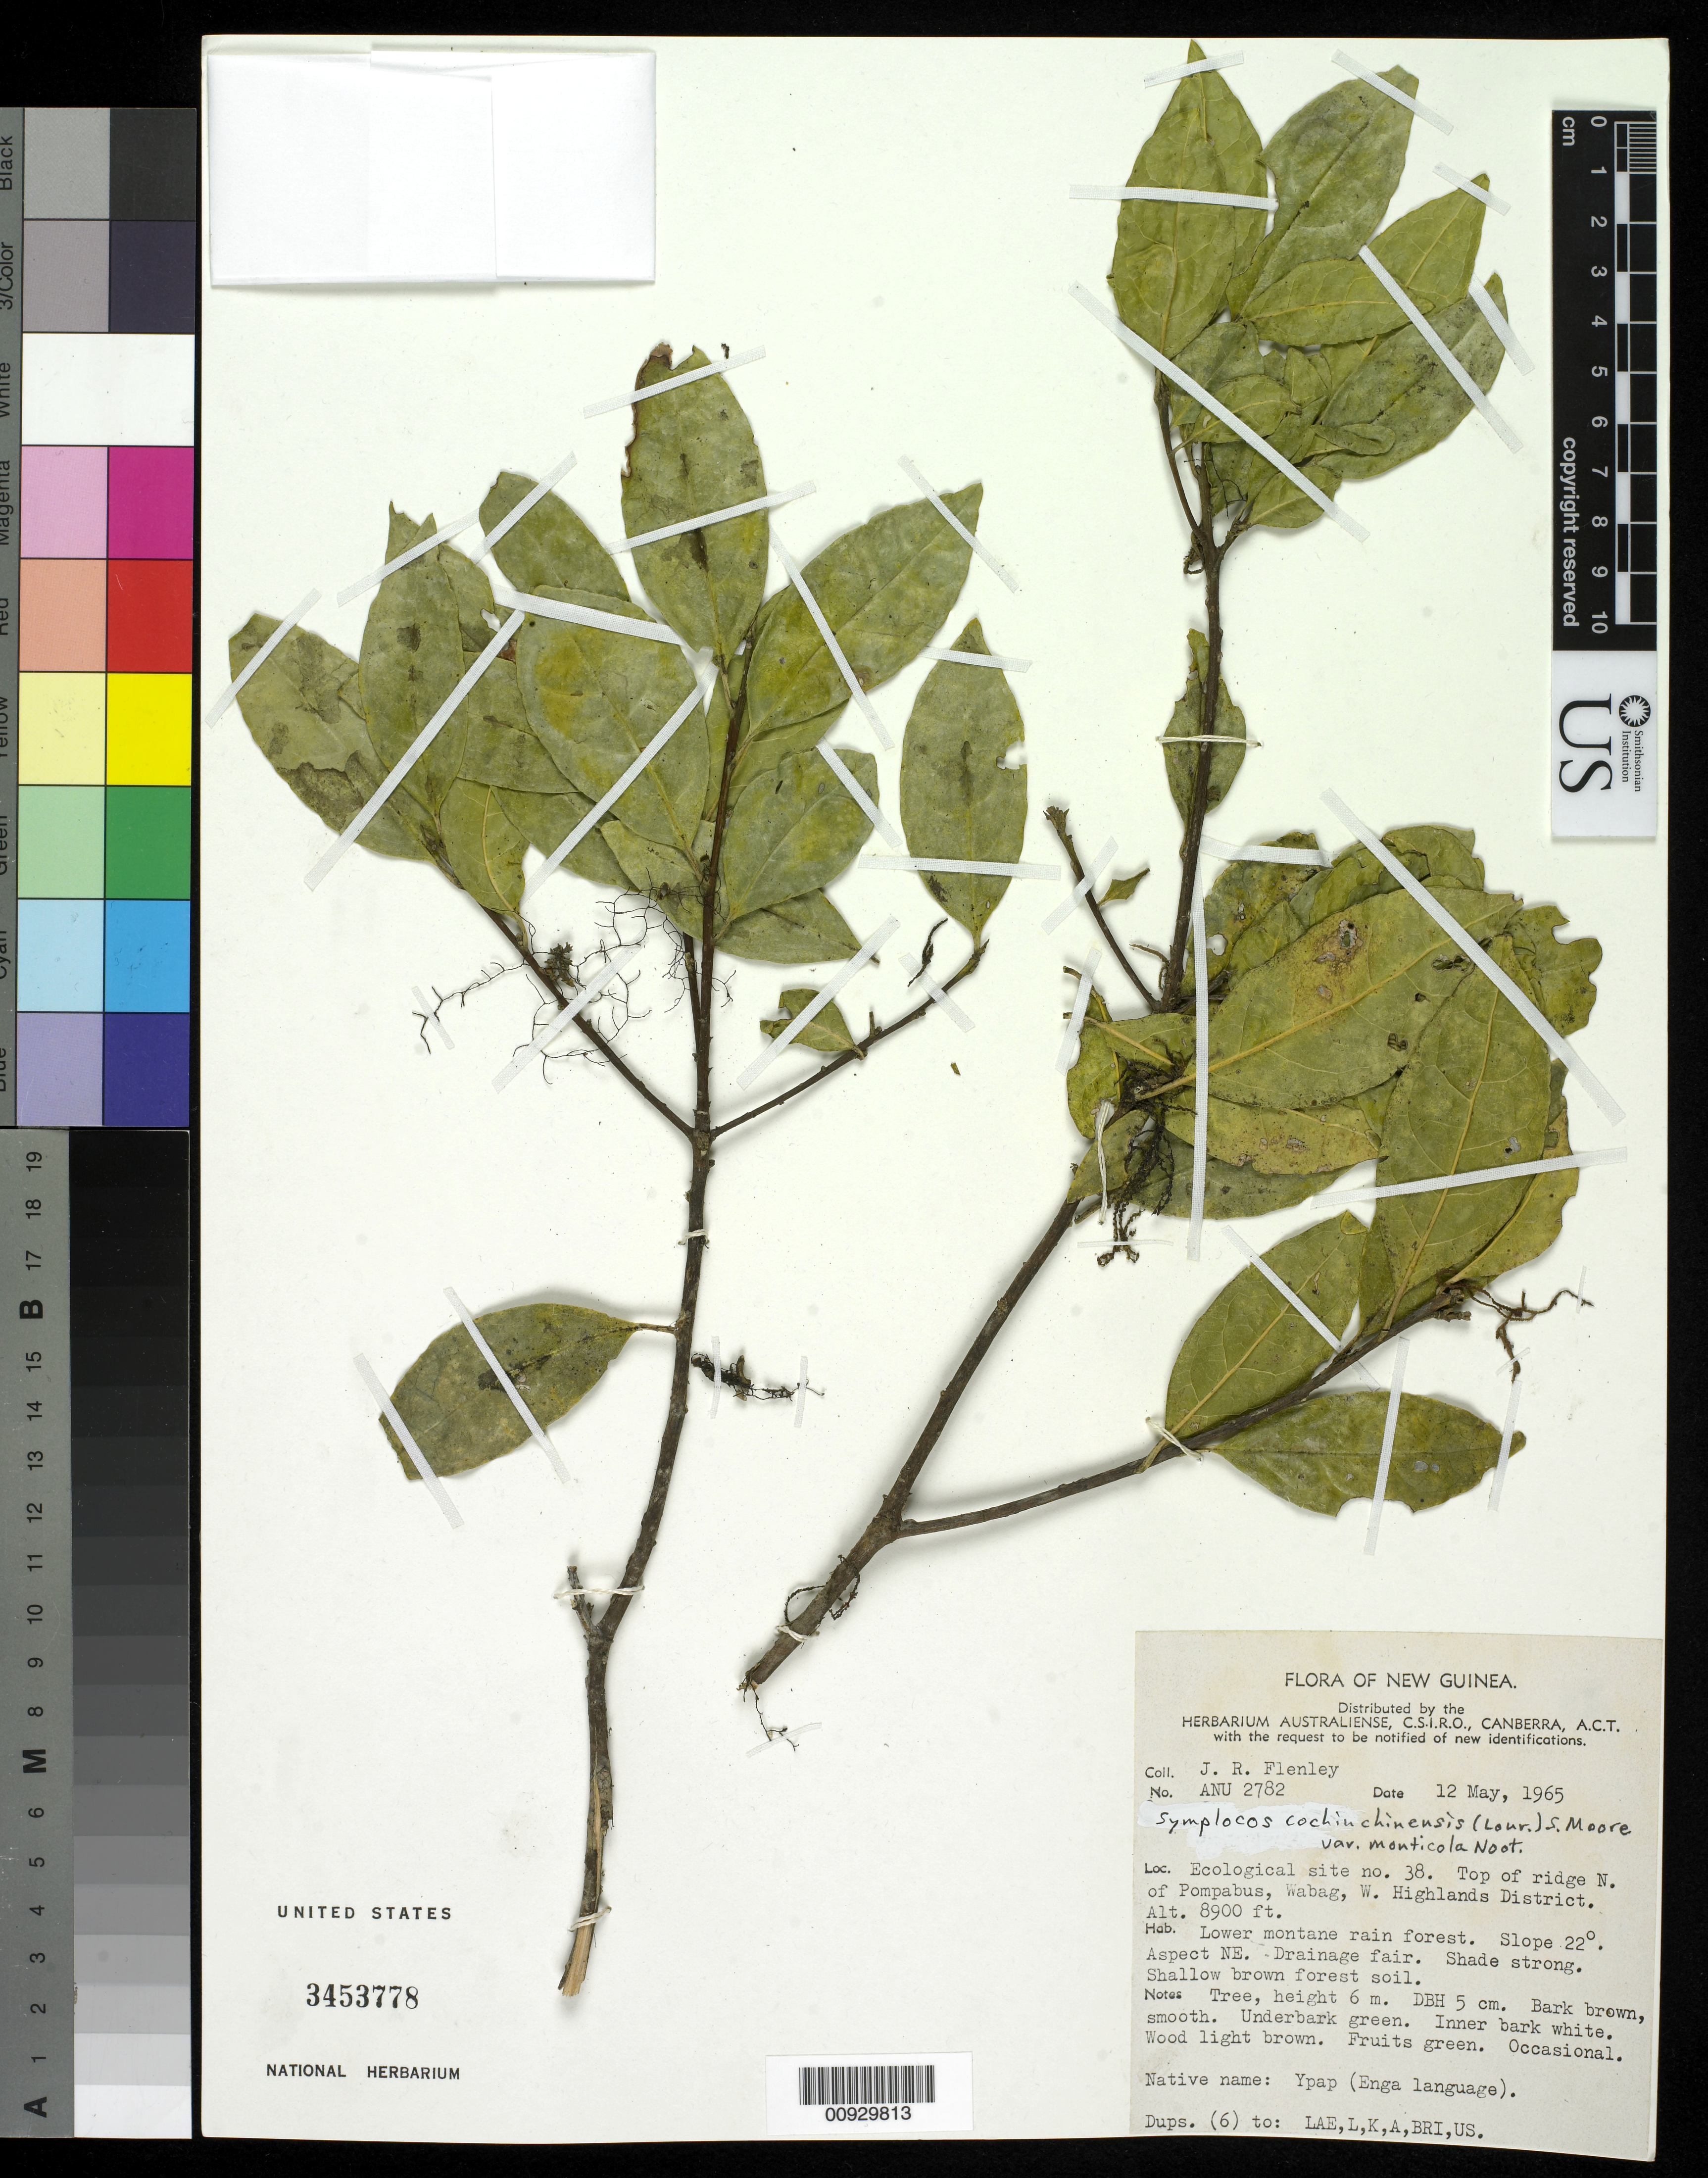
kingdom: Plantae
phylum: Tracheophyta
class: Magnoliopsida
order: Ericales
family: Symplocaceae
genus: Symplocos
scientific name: Symplocos cochinchinensis var. monticola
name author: Noot.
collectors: J. Flenley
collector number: ANU 2782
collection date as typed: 12 May 1965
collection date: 1965-05-12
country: Papua New Guinea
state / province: Enga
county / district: Wabag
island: New Guinea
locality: Ecological site no. 38. top of ridge N of Pompabus, Wabag, W Highlands District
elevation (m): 2713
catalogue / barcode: US 3453778